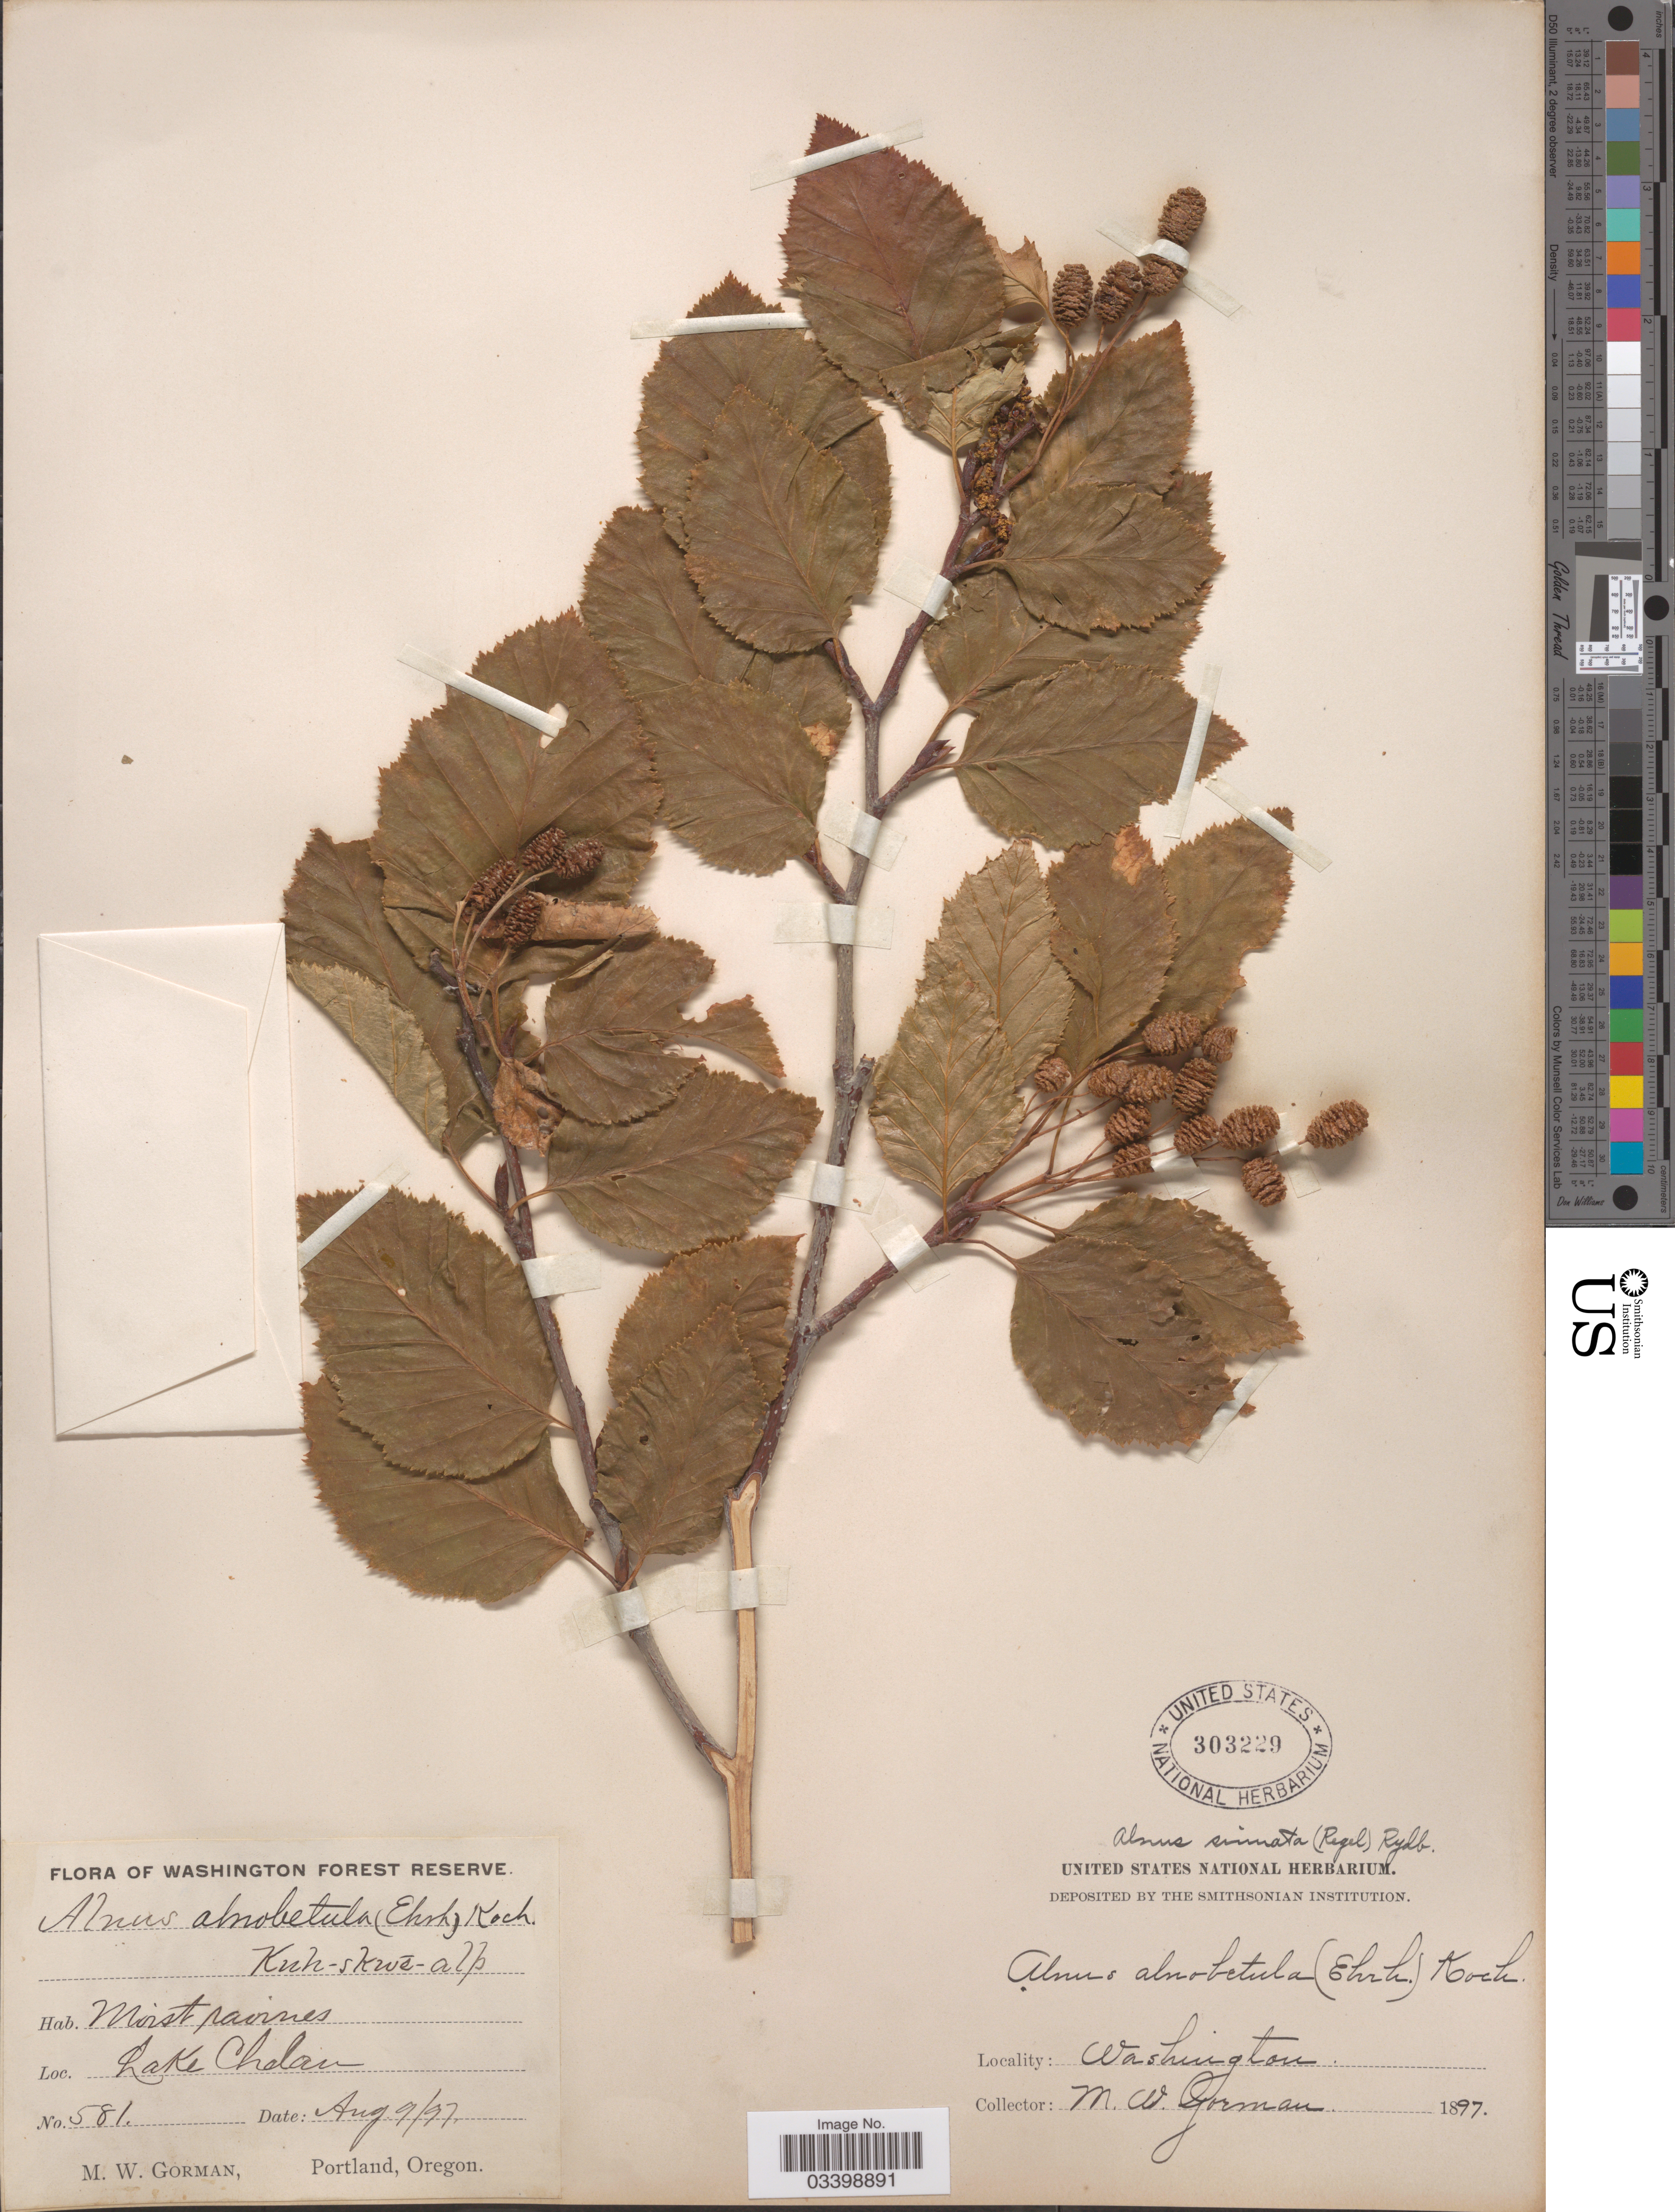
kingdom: Plantae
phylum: Tracheophyta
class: Magnoliopsida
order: Fagales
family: Betulaceae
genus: Alnus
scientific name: Alnus viridis subsp. sinuata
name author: Regel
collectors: M. W. Gorman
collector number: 581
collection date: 1897-08-09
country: United States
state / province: Washington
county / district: Chelan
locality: Lake Chelan.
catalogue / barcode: US 303229